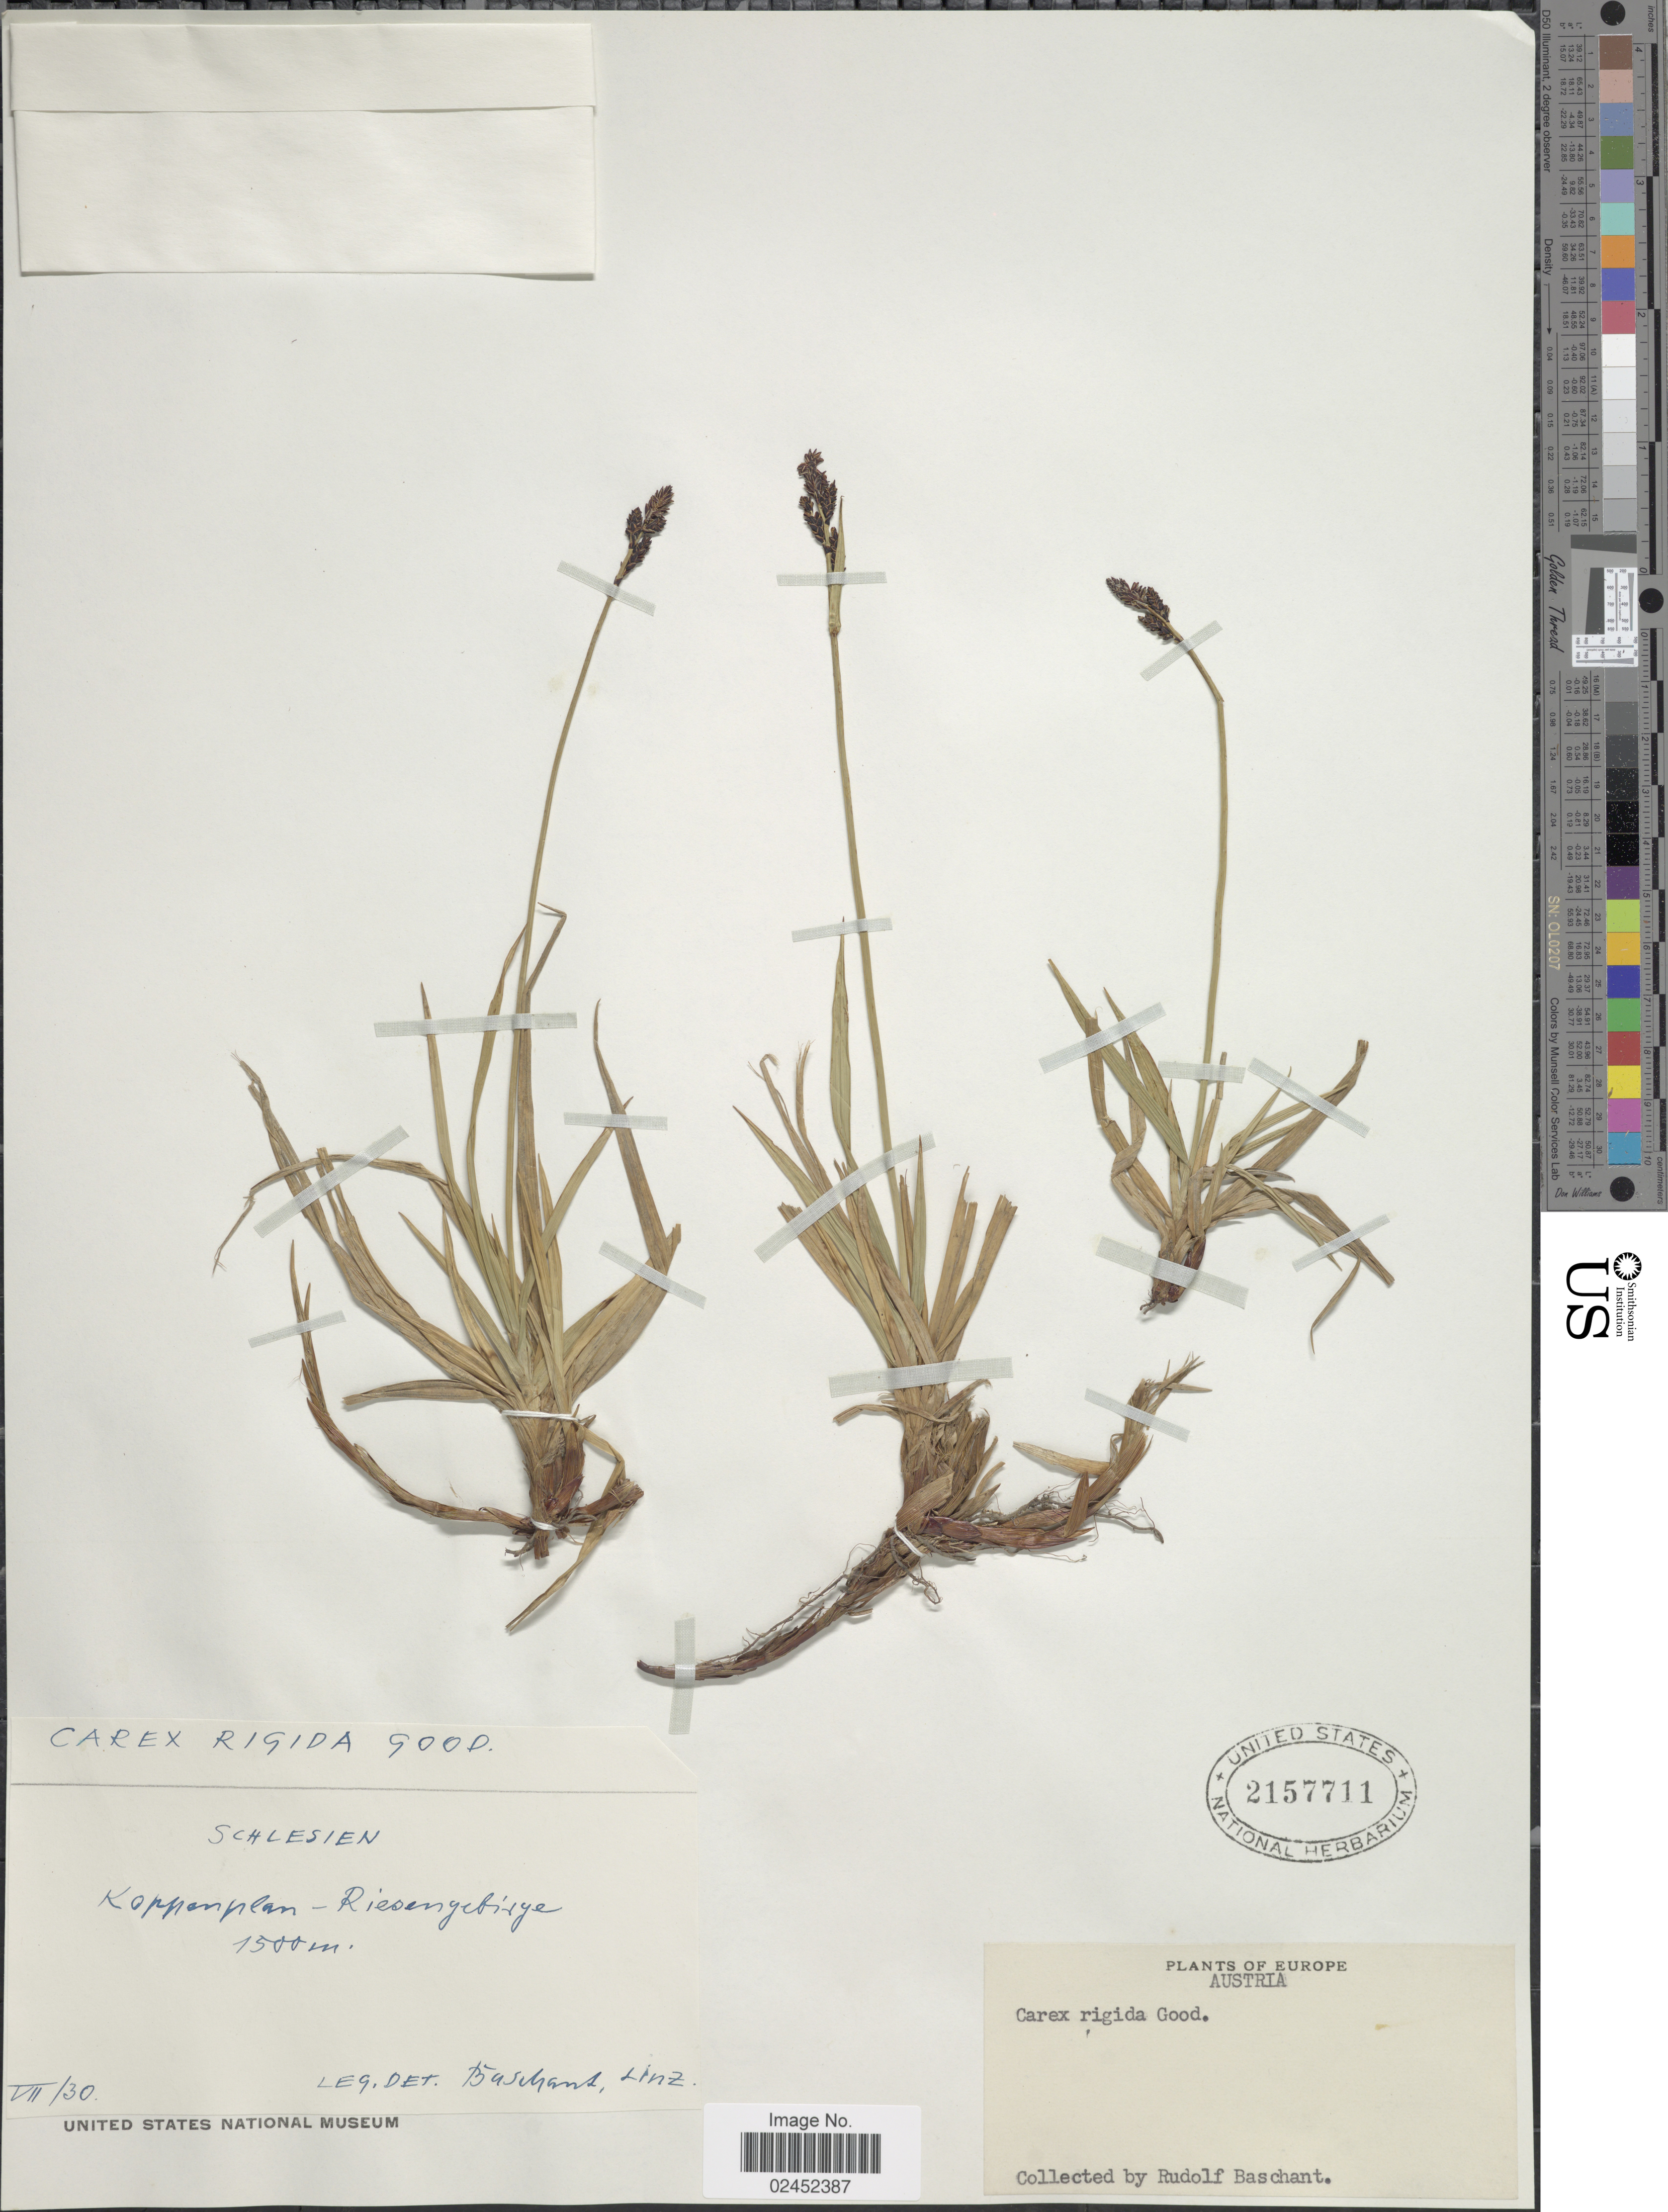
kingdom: Plantae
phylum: Tracheophyta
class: Liliopsida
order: Poales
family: Cyperaceae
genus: Carex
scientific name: Carex dacica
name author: Heuff.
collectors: R. Baschant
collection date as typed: Transcribed d/m/y: /7/30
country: Austria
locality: Austria, Europe. Koppenplan- Riesengebirge.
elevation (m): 1500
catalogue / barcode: US 2157711